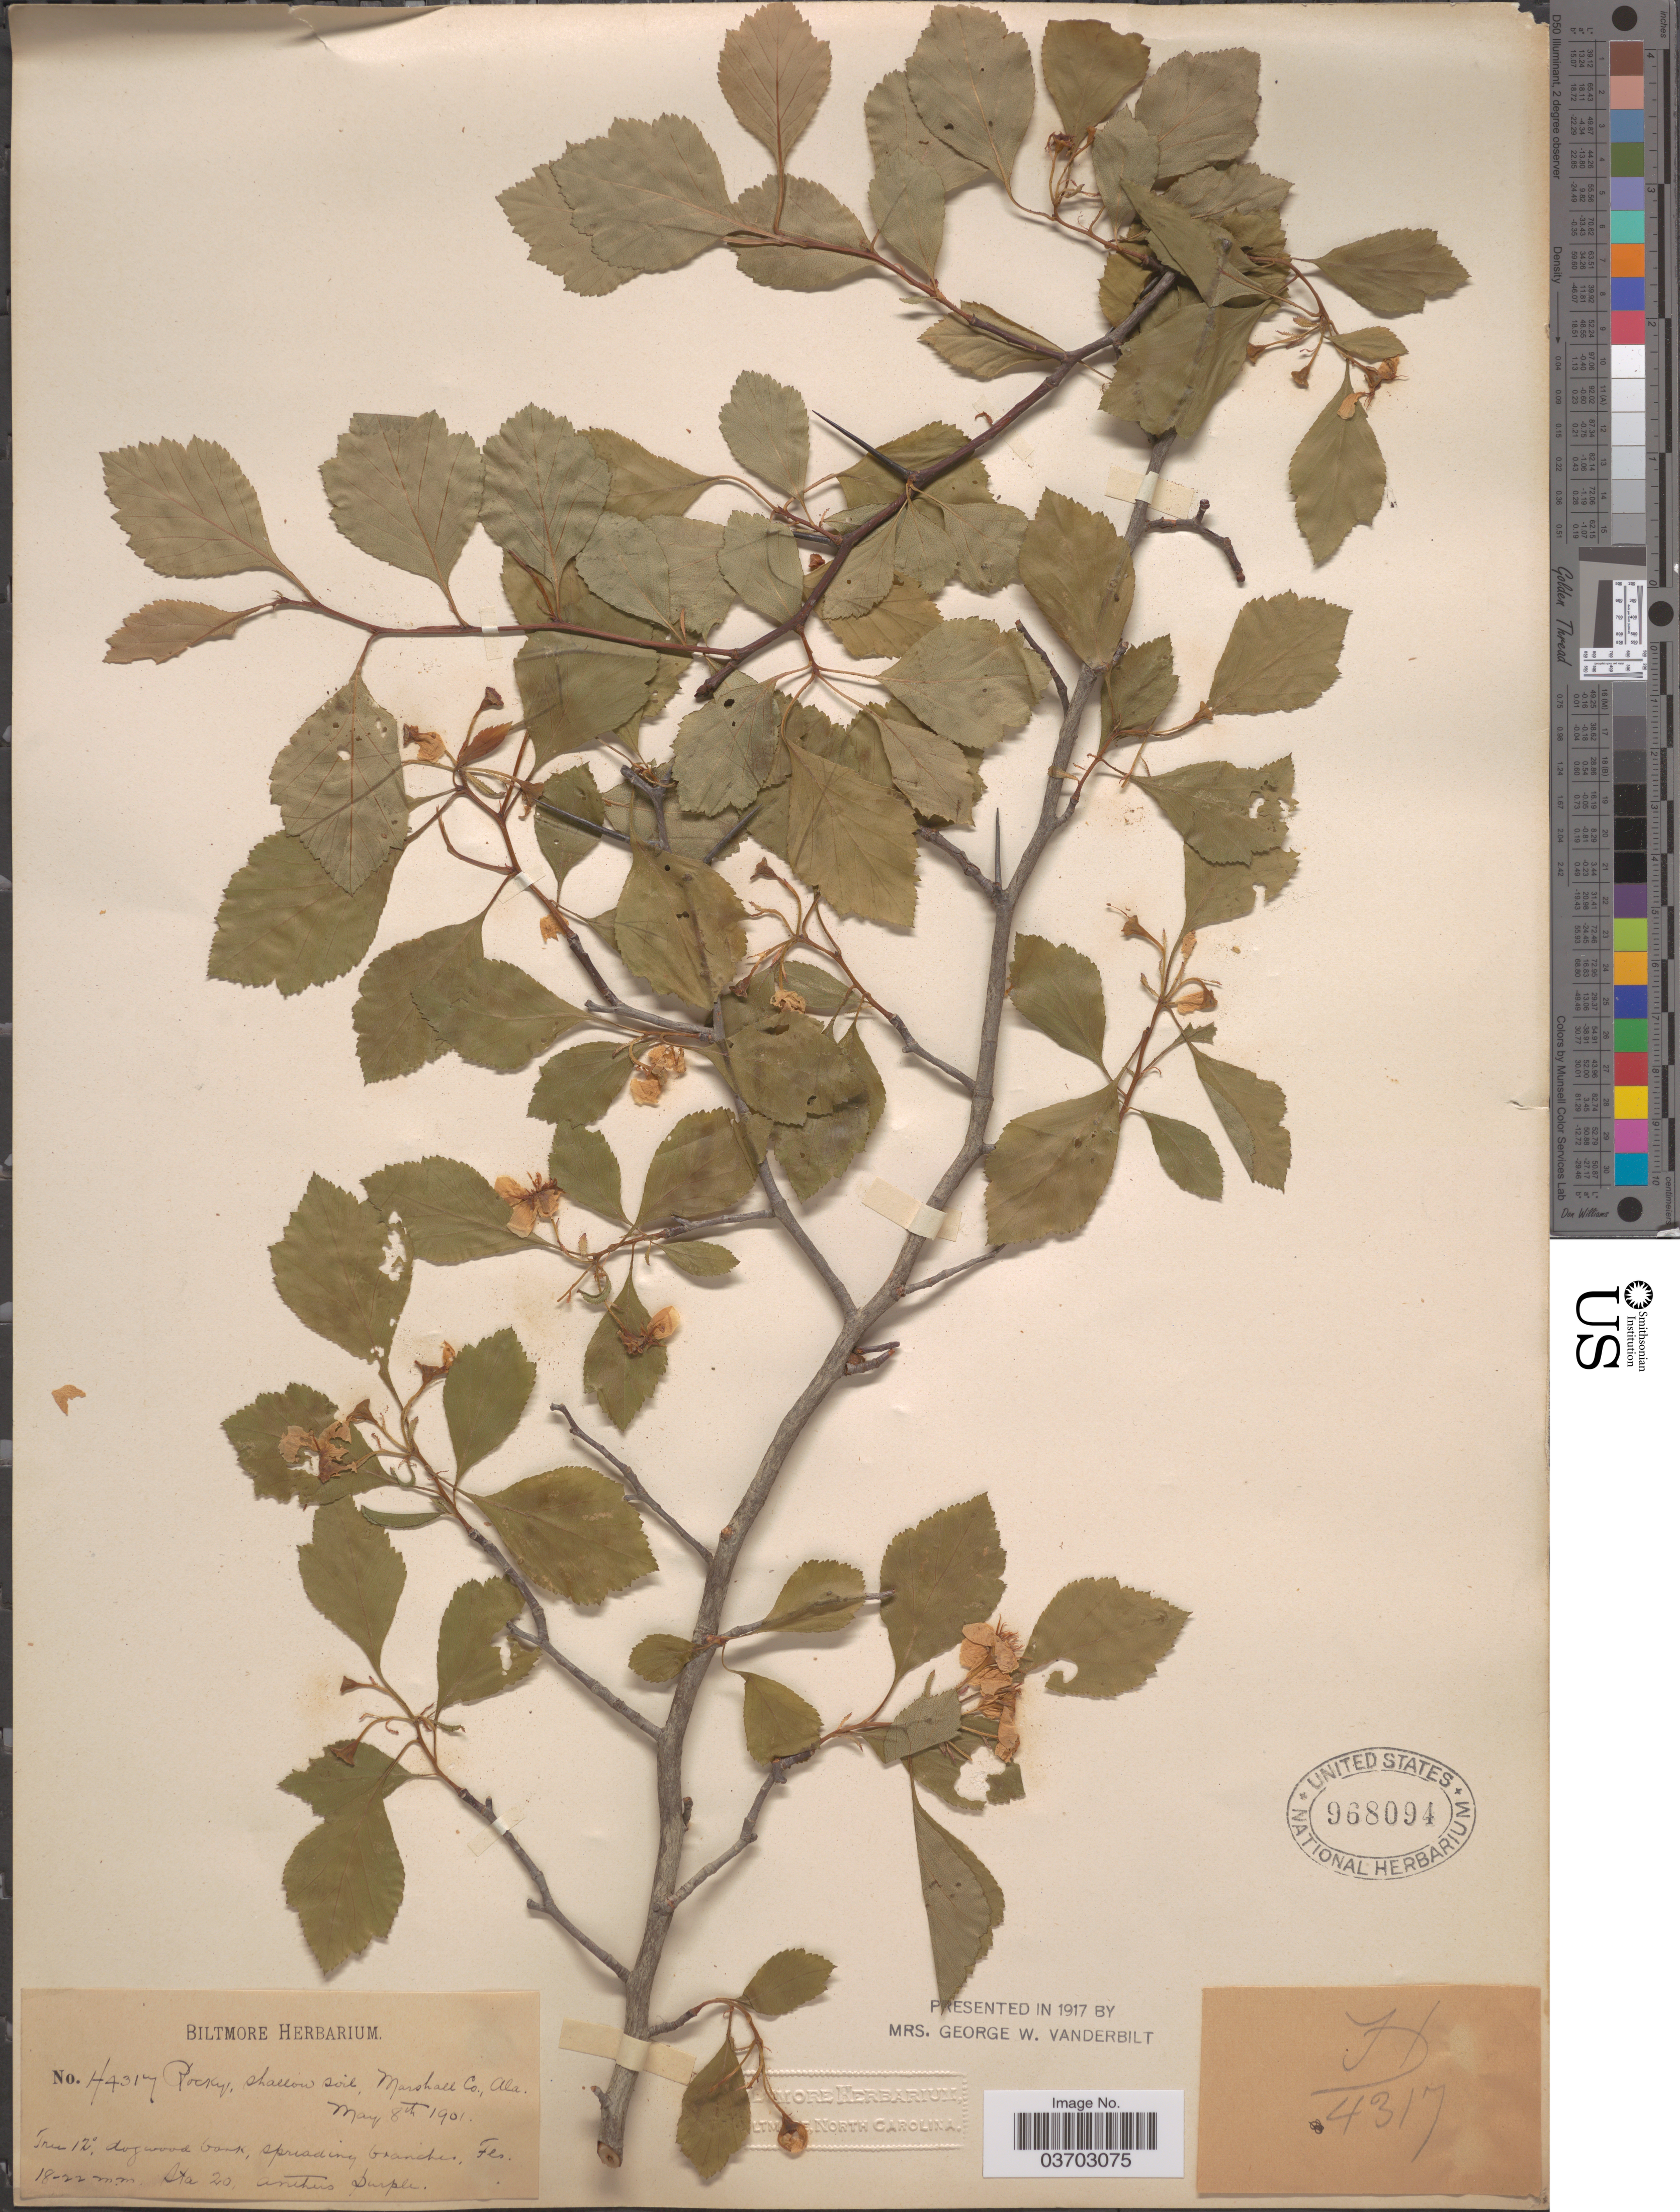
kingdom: Plantae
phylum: Tracheophyta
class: Magnoliopsida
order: Rosales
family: Rosaceae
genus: Crataegus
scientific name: Crataegus sp.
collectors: ex herb. Biltmore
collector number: H4317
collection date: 1901-05-08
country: United States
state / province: Alabama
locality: Marshall Co.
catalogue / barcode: US 968094